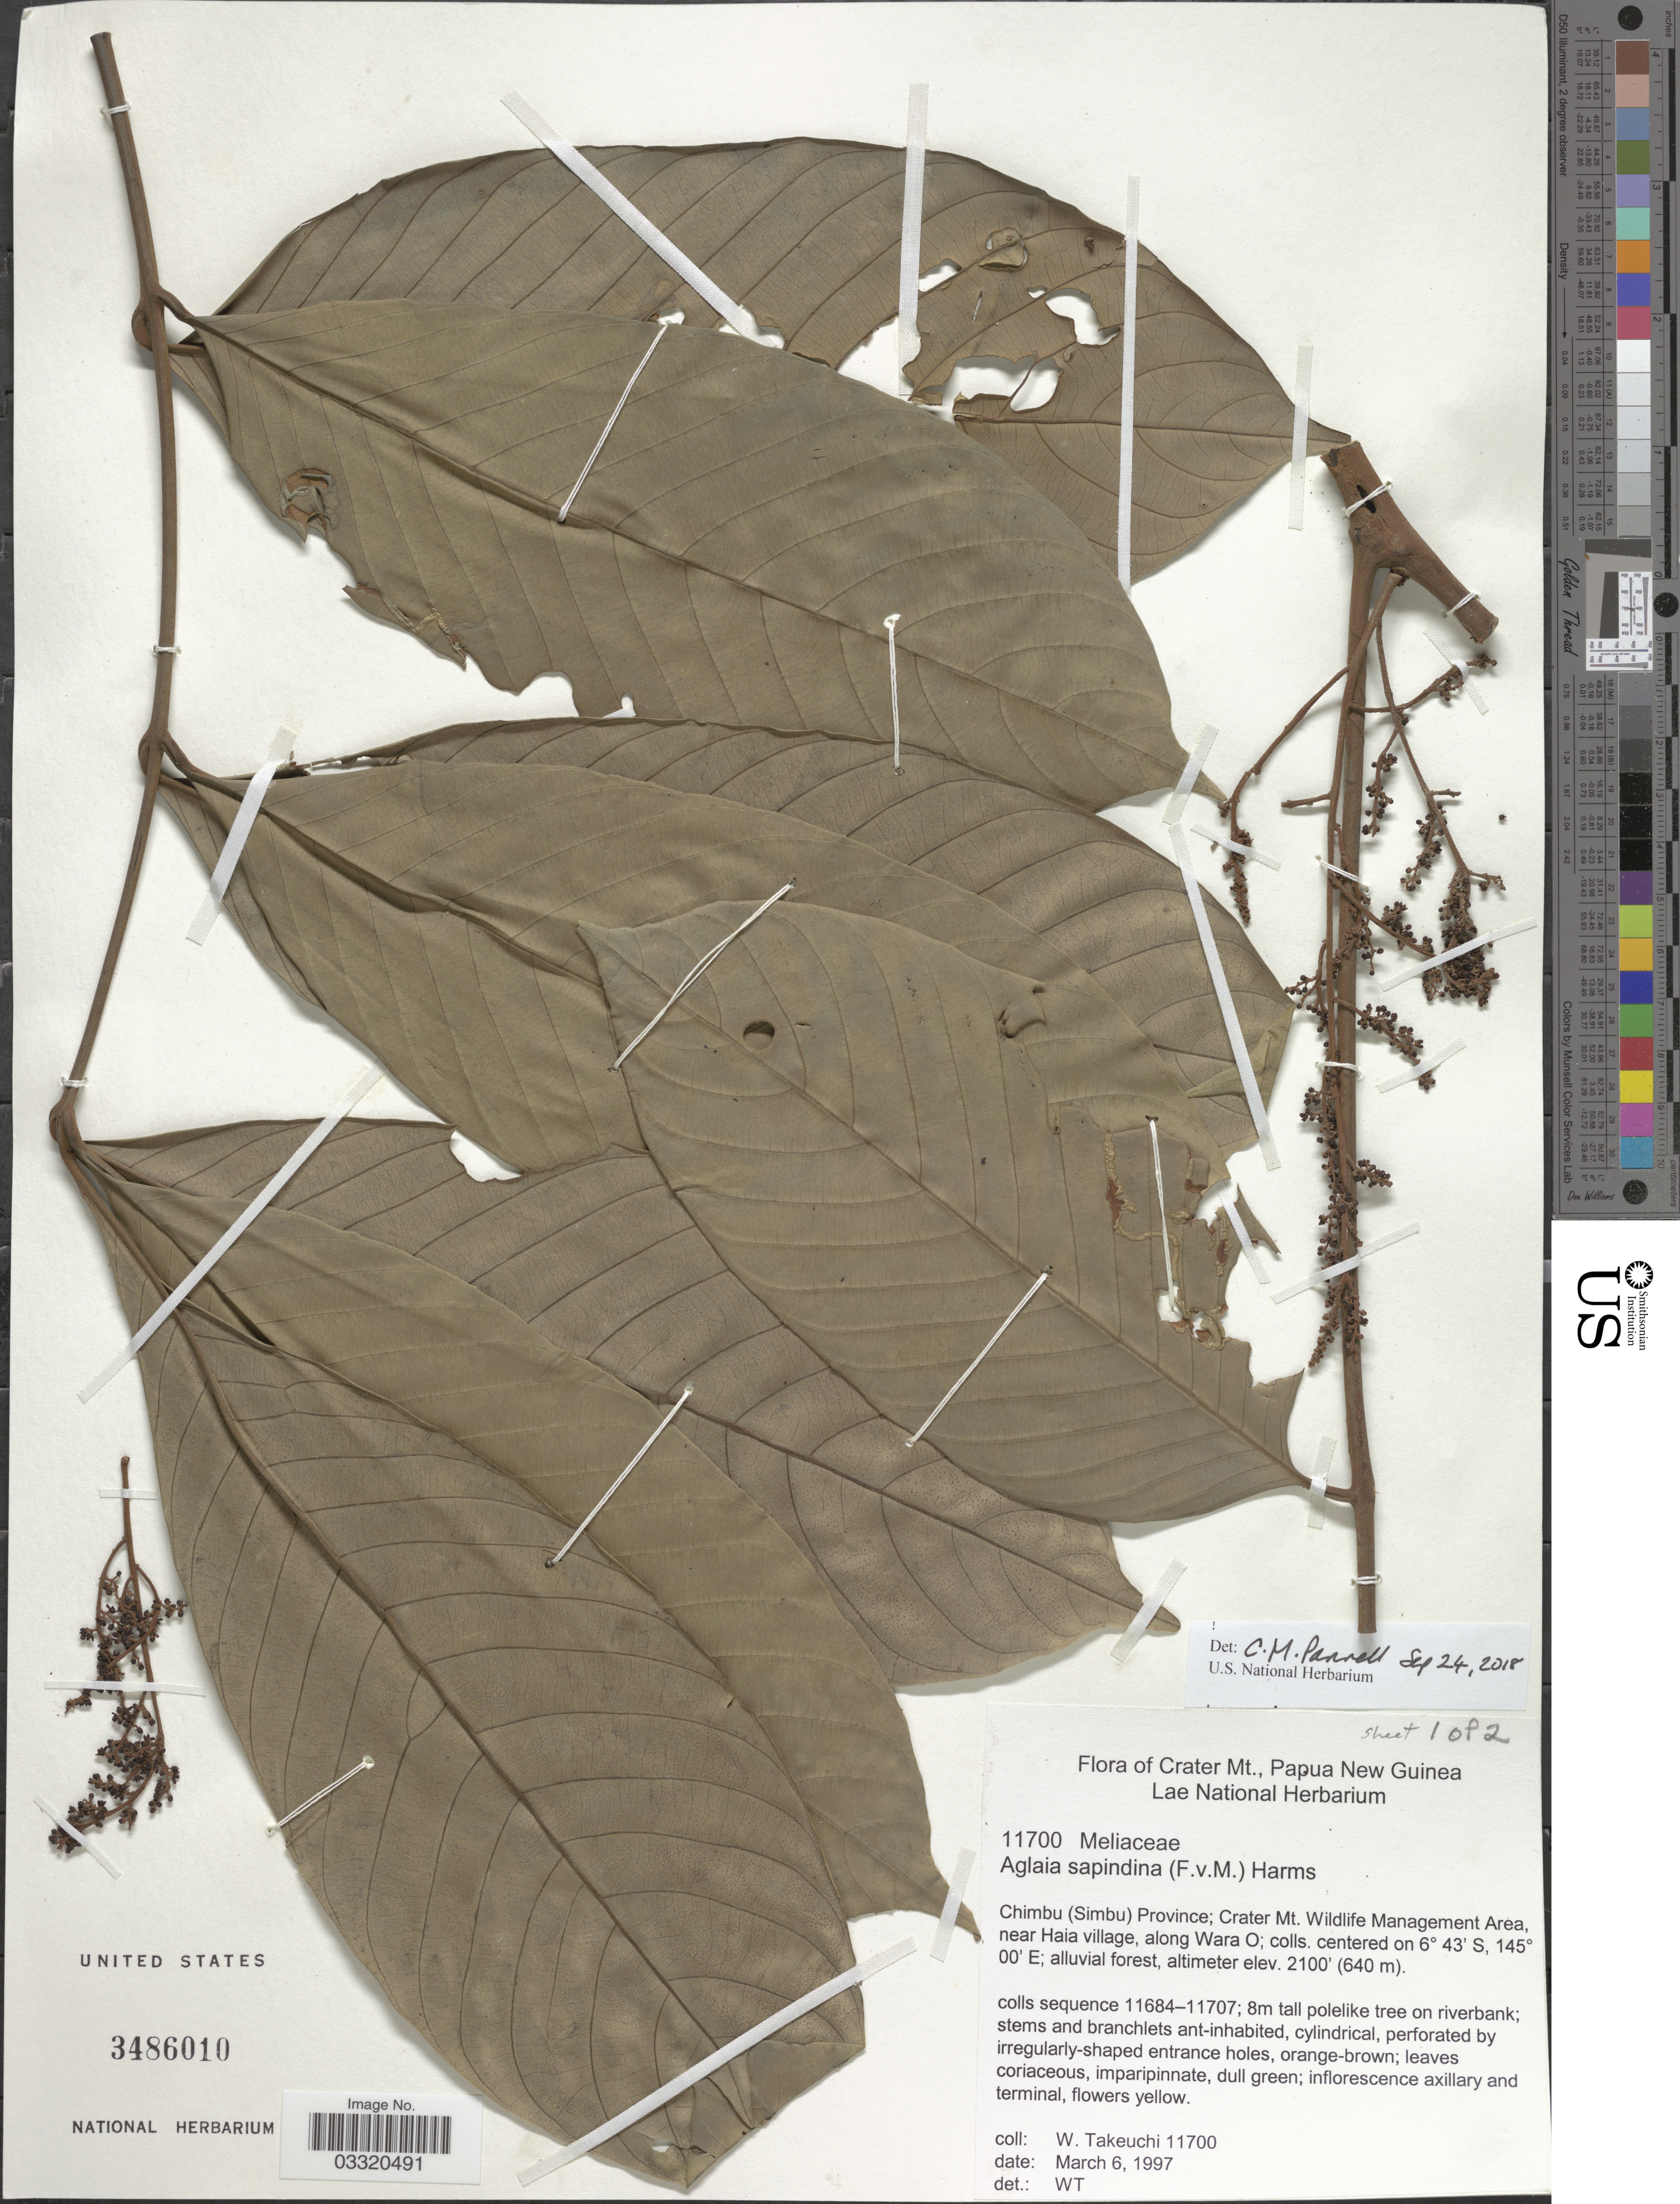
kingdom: Plantae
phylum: Tracheophyta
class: Magnoliopsida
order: Sapindales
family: Meliaceae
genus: Aglaia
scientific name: Aglaia sapindina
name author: (F. Muell.) Harms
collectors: W. Takeuchi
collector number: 11700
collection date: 1997-03-06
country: Papua New Guinea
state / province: Chimbu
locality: Crater Mt., Papua New Guinea. Chimbu (Simbu) Province; Crater Mt. Wildlife Management Area, near Haia village, along Wara O.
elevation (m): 640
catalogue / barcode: US 3486010